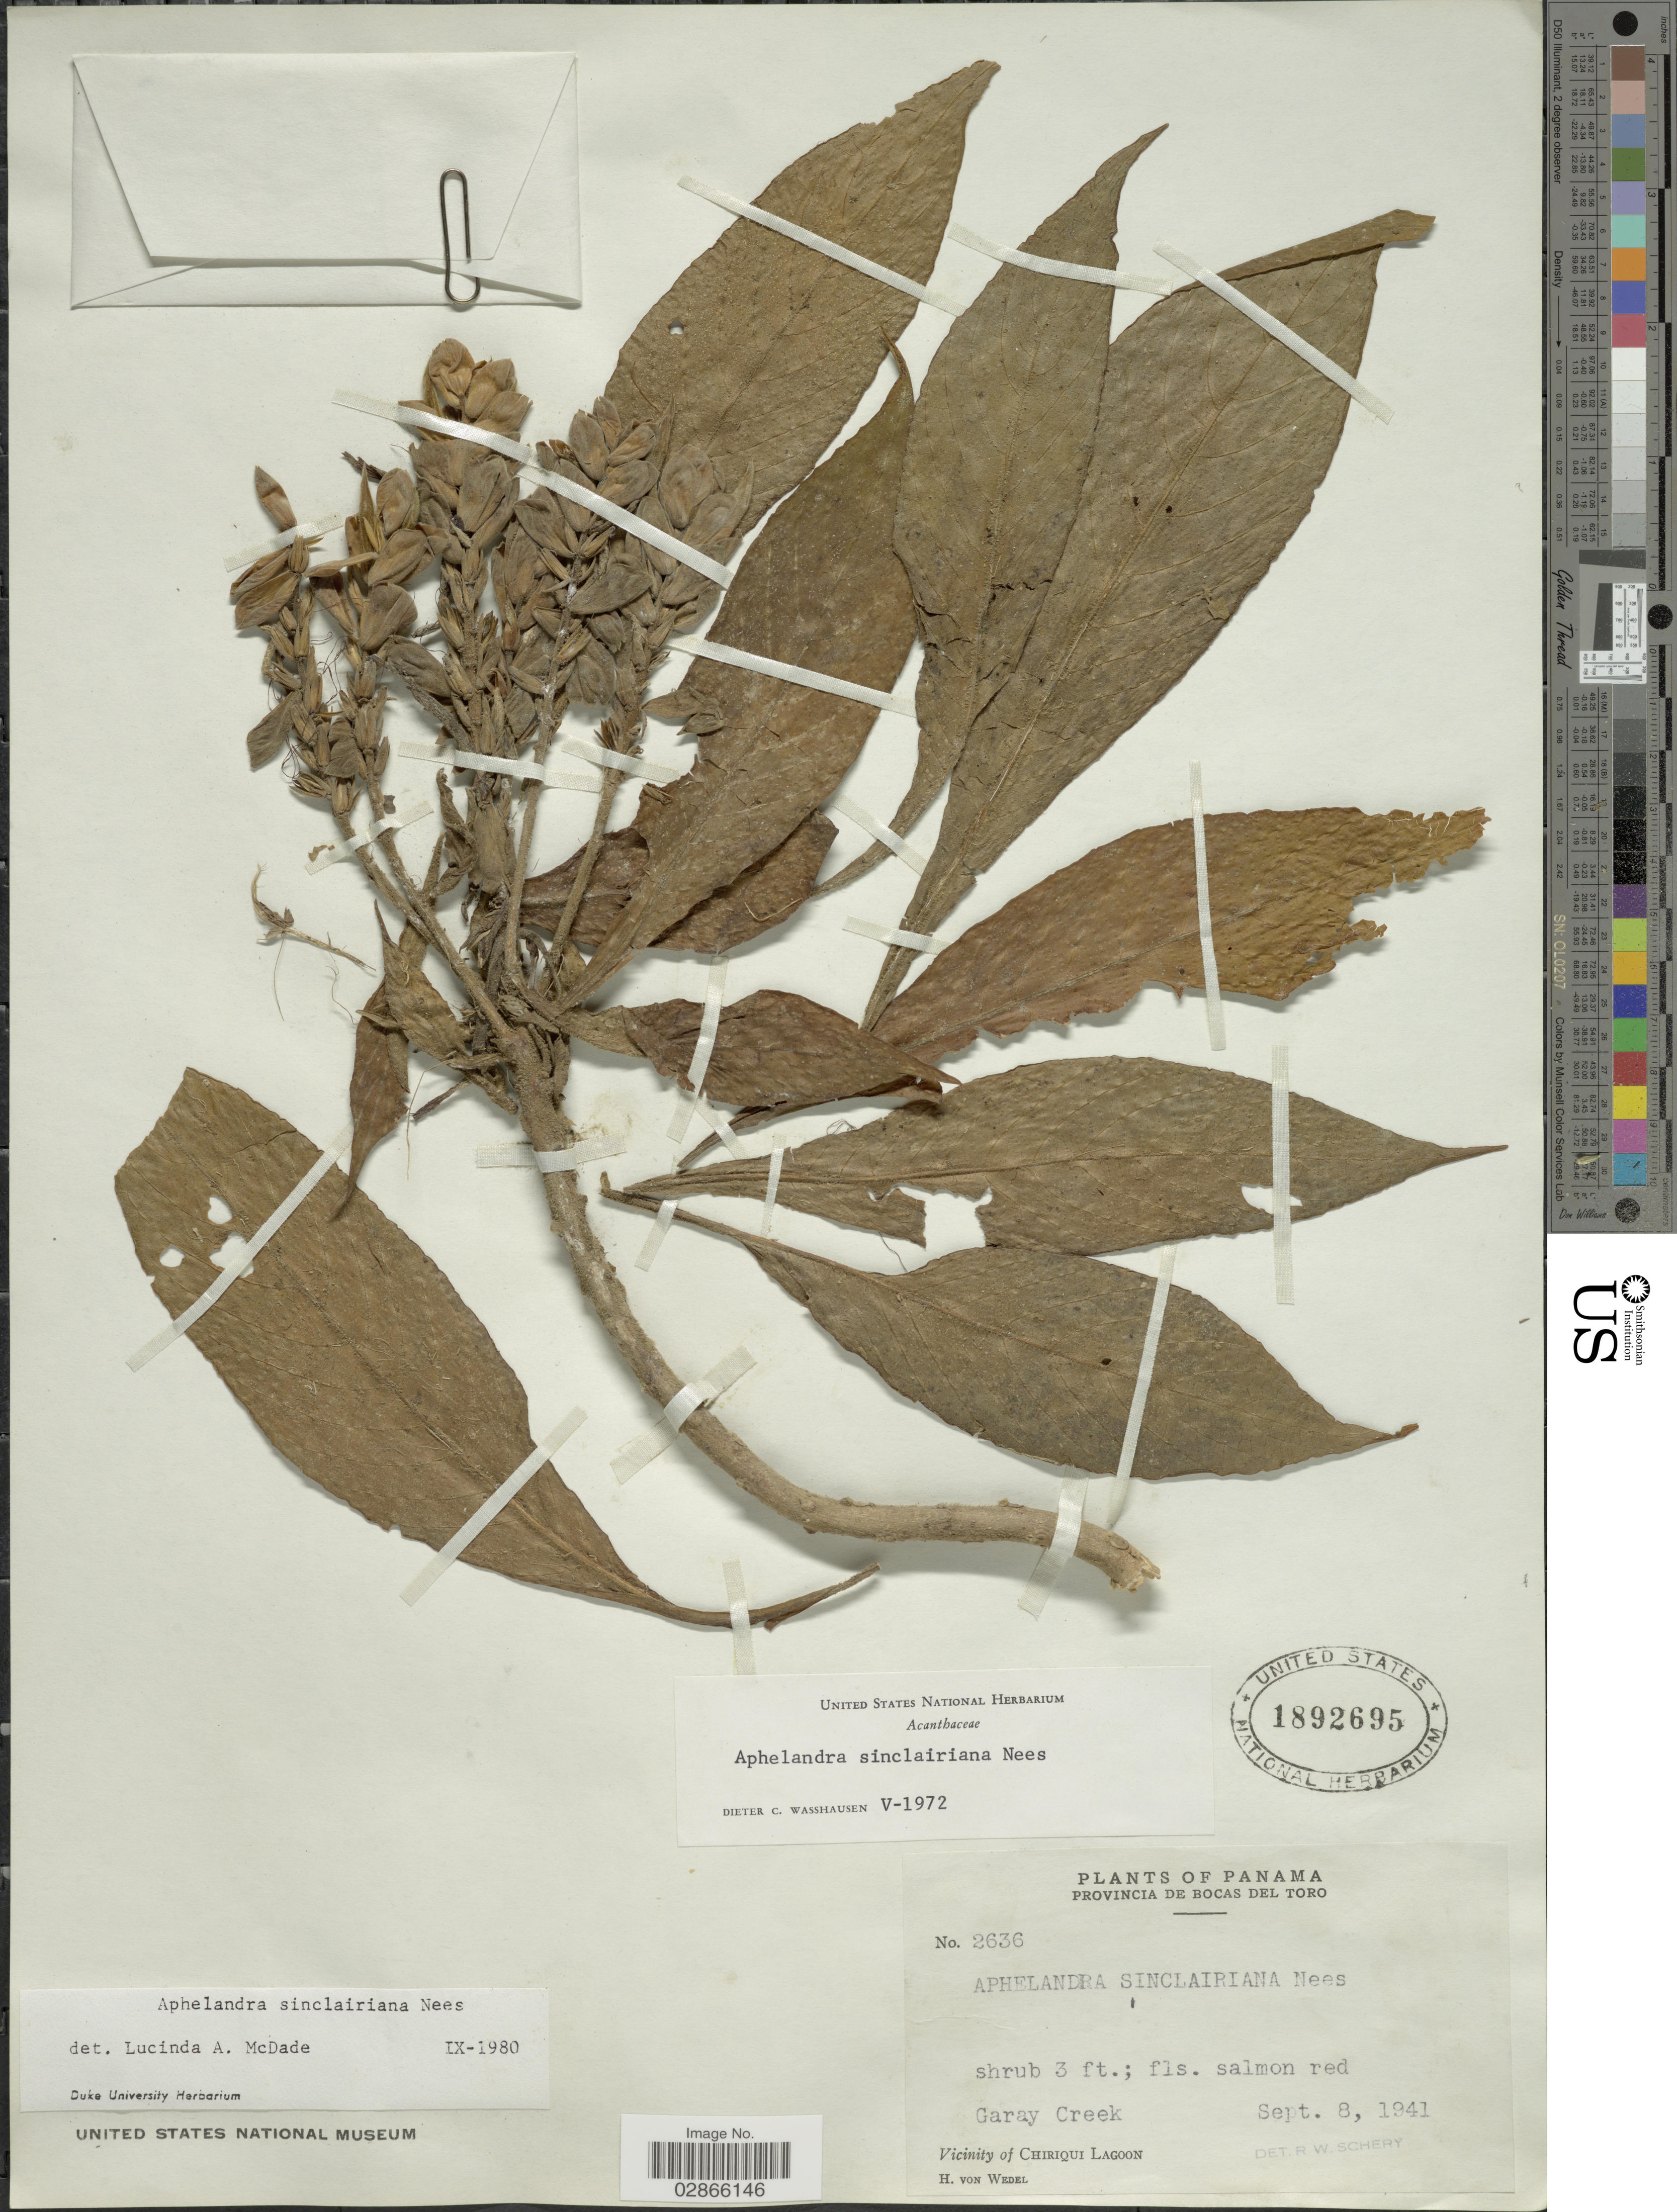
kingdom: Plantae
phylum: Tracheophyta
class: Magnoliopsida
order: Lamiales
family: Acanthaceae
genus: Aphelandra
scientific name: Aphelandra sinclairiana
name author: Nees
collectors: H. von Wedel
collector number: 2636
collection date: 1941-09-08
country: Panama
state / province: Bocas del Toro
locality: Garay Creek. Vicinity of Chiriqui Lagoon.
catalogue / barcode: US 1892695